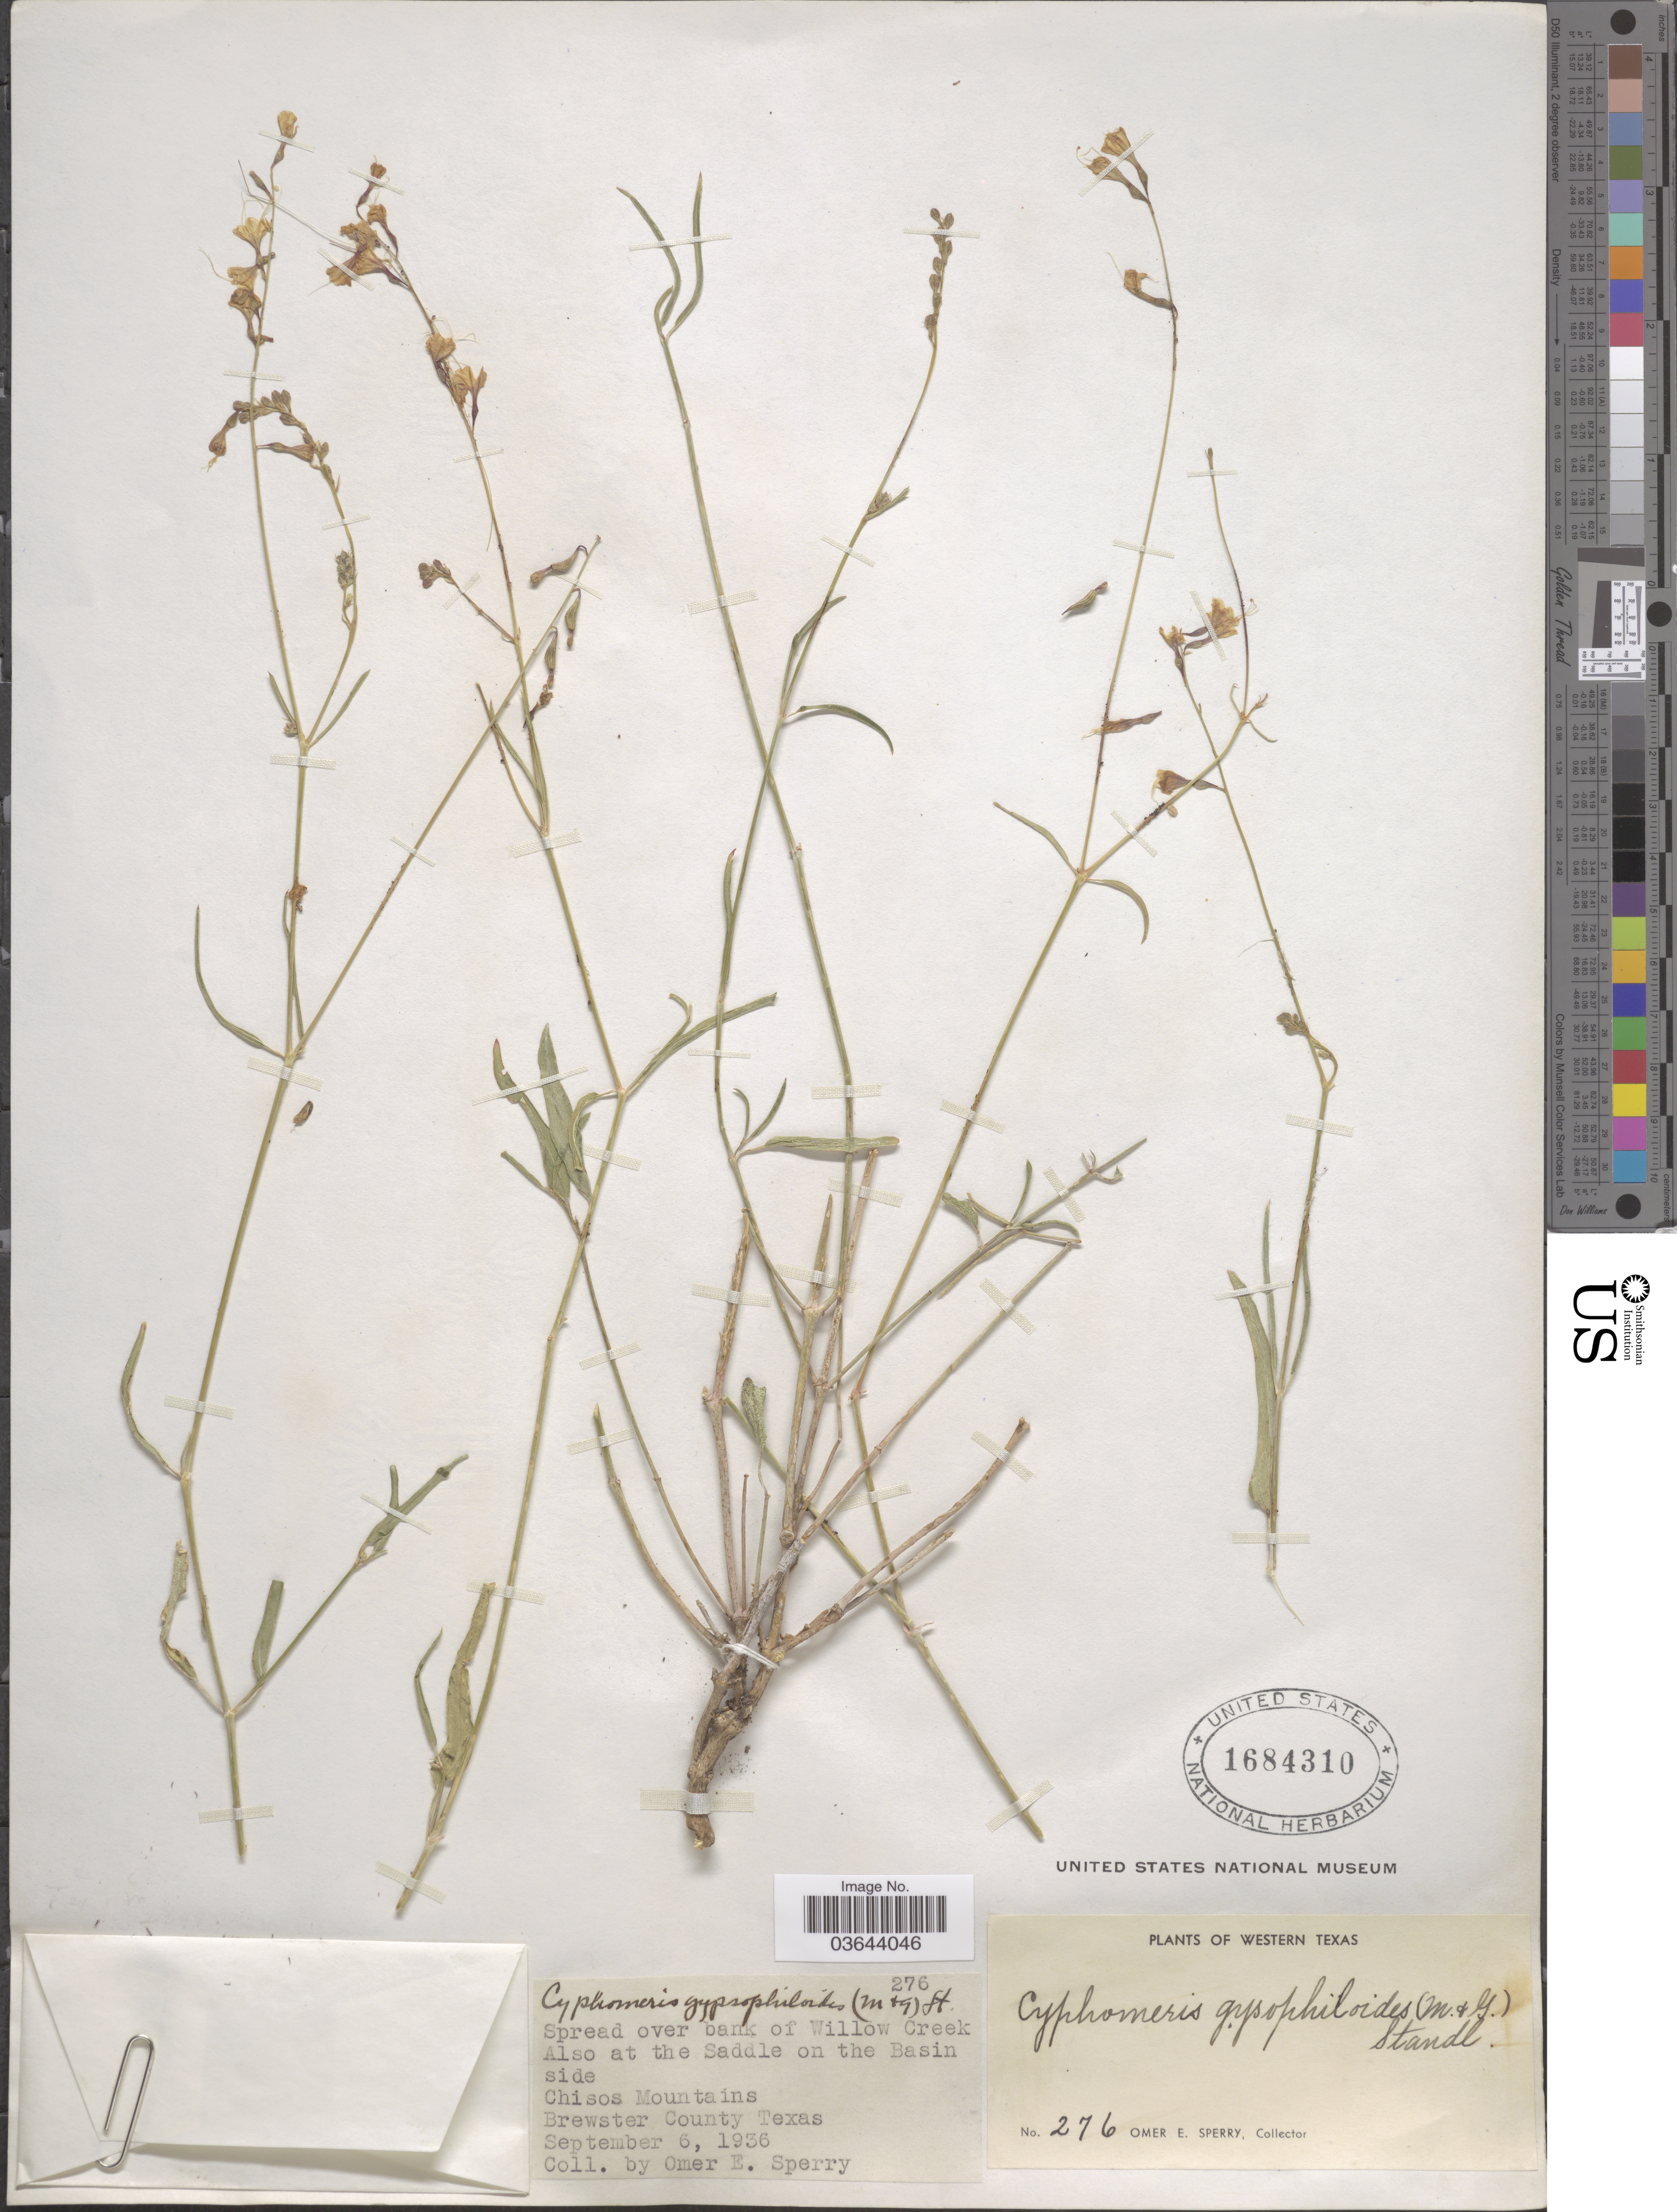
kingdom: Plantae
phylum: Tracheophyta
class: Magnoliopsida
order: Caryophyllales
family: Nyctaginaceae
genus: Cyphomeris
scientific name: Cyphomeris gypsophiloides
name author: (M. Martens & Galeotti) Standl.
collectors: O. E. Sperry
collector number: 276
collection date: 1936-09-06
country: United States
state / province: Texas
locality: Spread over bank of Willow Creek. Also at the Saddle on the Basin side. Chisos Mountains. Brewster County. Western Texas.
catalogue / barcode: US 1684310